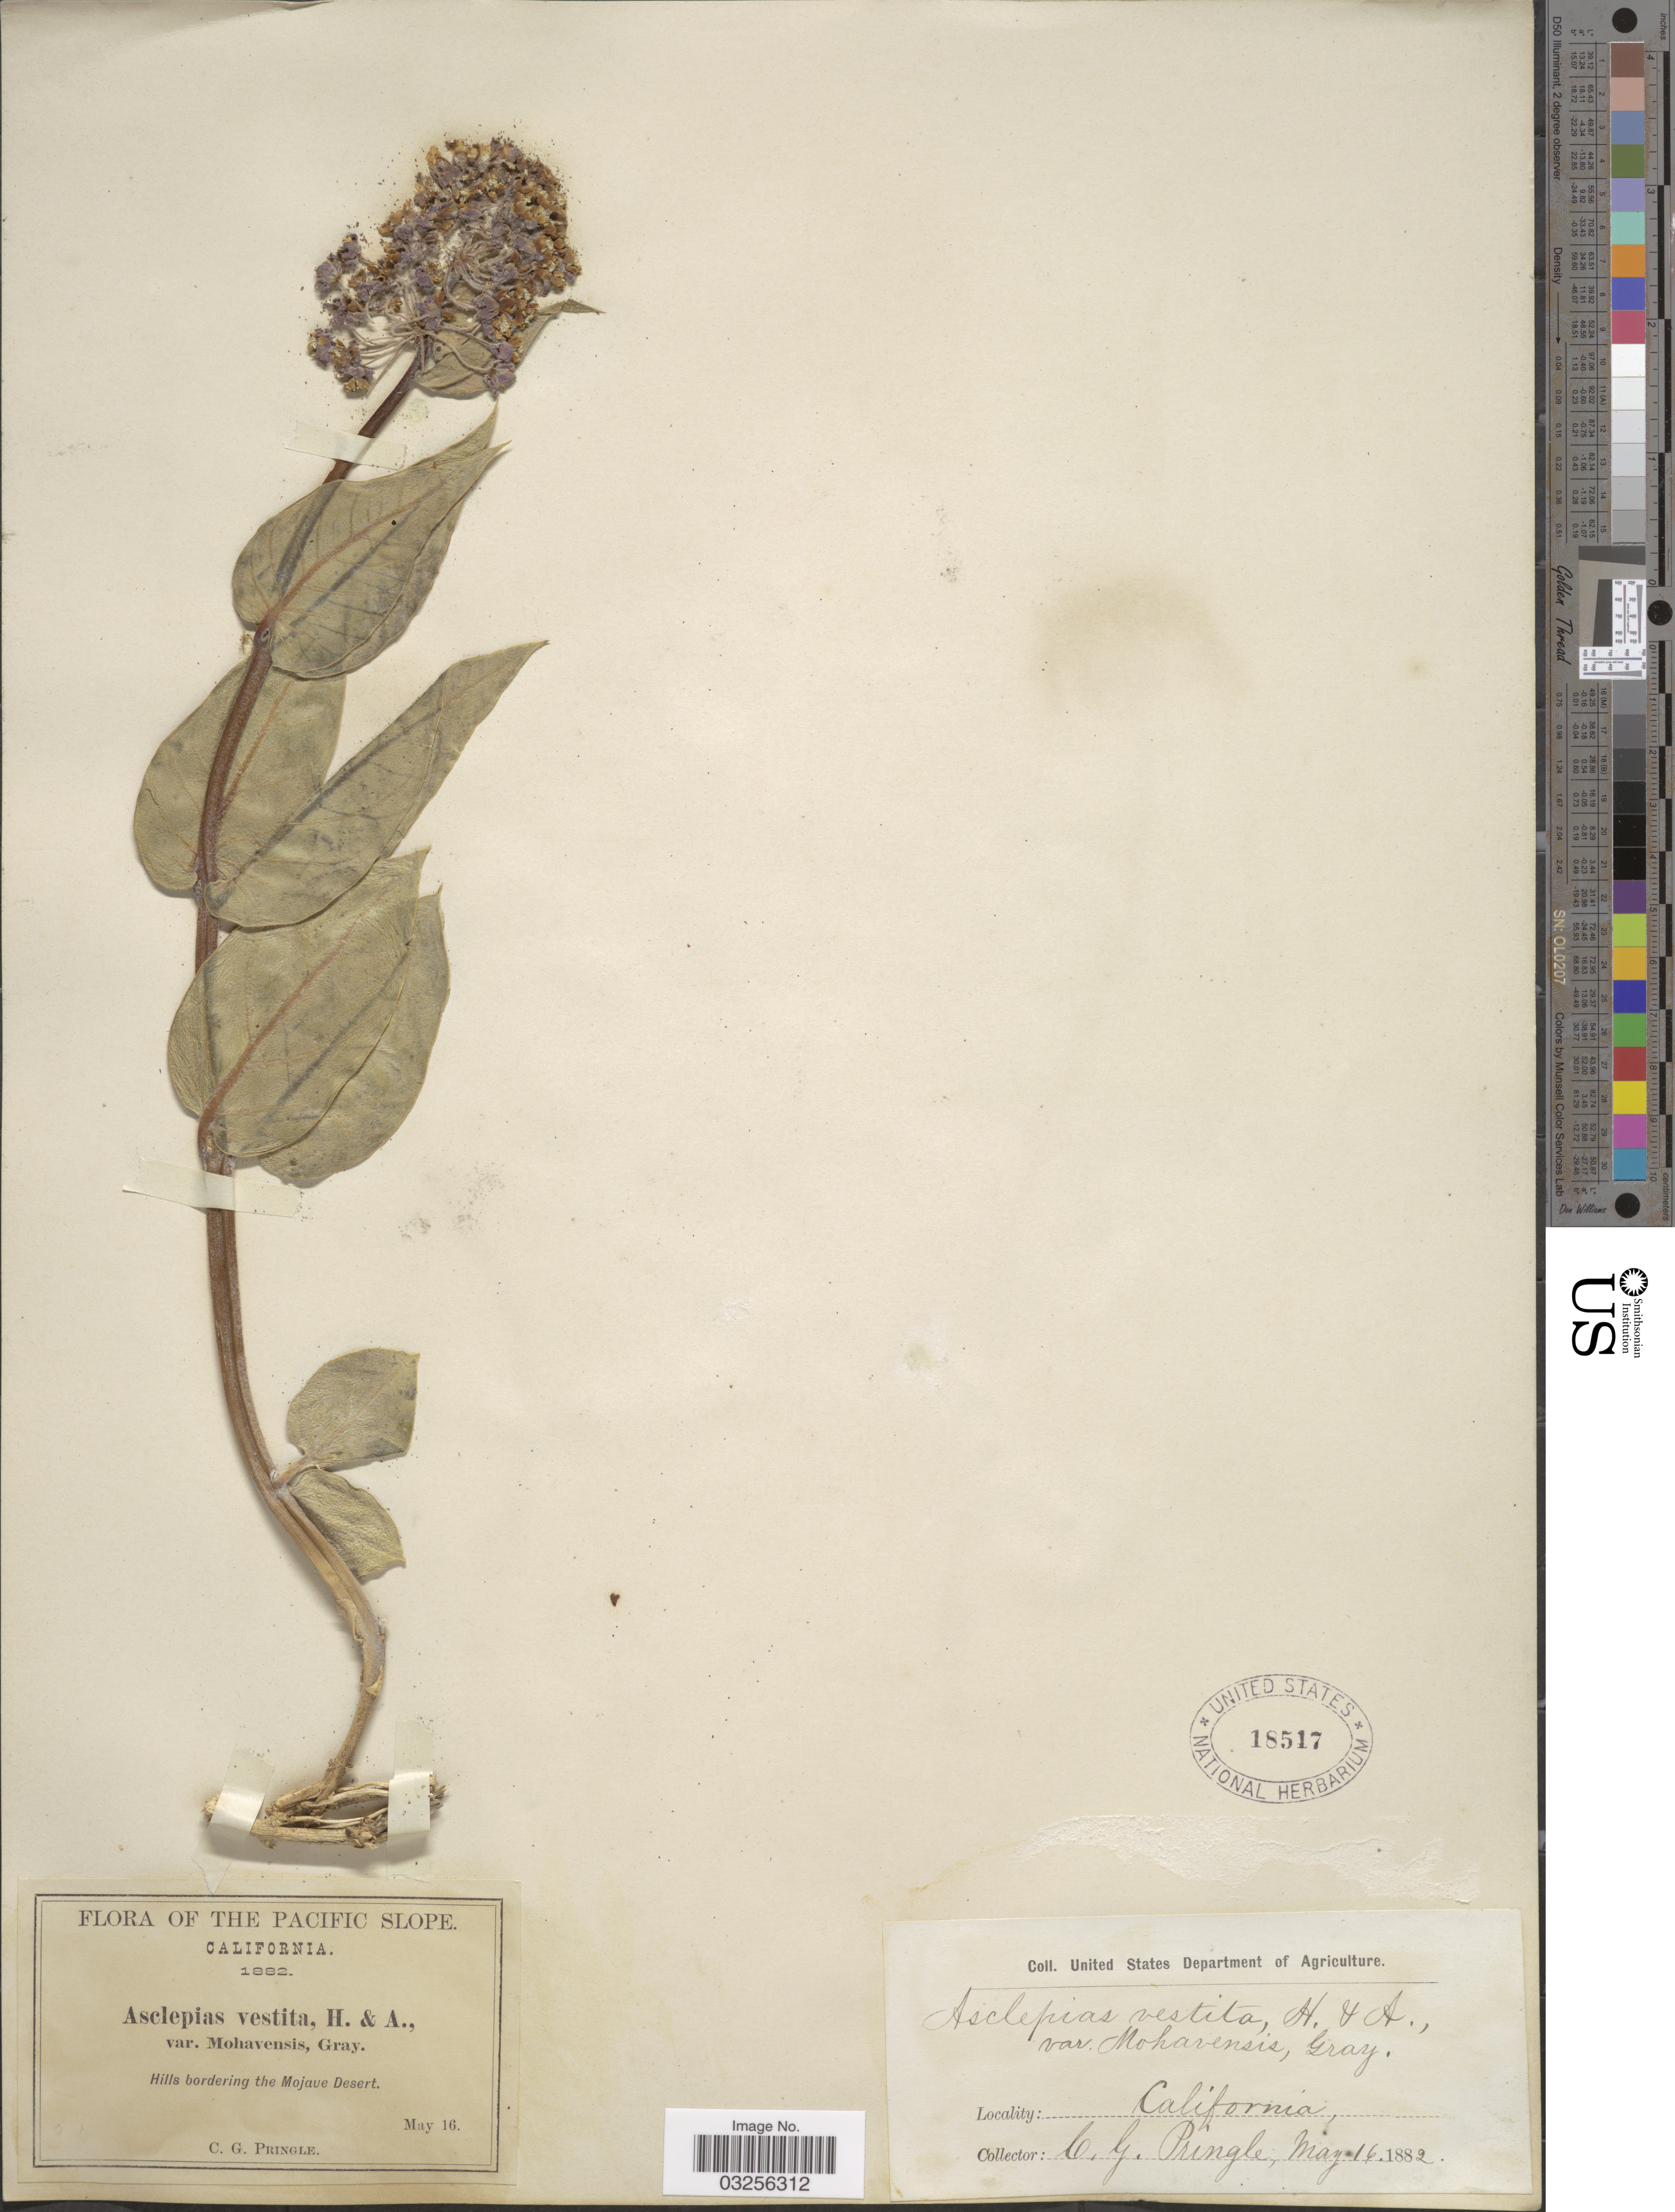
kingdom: Plantae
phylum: Tracheophyta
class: Magnoliopsida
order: Gentianales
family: Apocynaceae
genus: Asclepias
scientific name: Asclepias vestita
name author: Hook. & Arn.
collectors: C. G. Pringle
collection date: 1882-05-16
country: United States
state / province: California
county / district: San Bernardino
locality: Pacific Slope. Hills bordering the Mojave Desert.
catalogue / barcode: US 18517